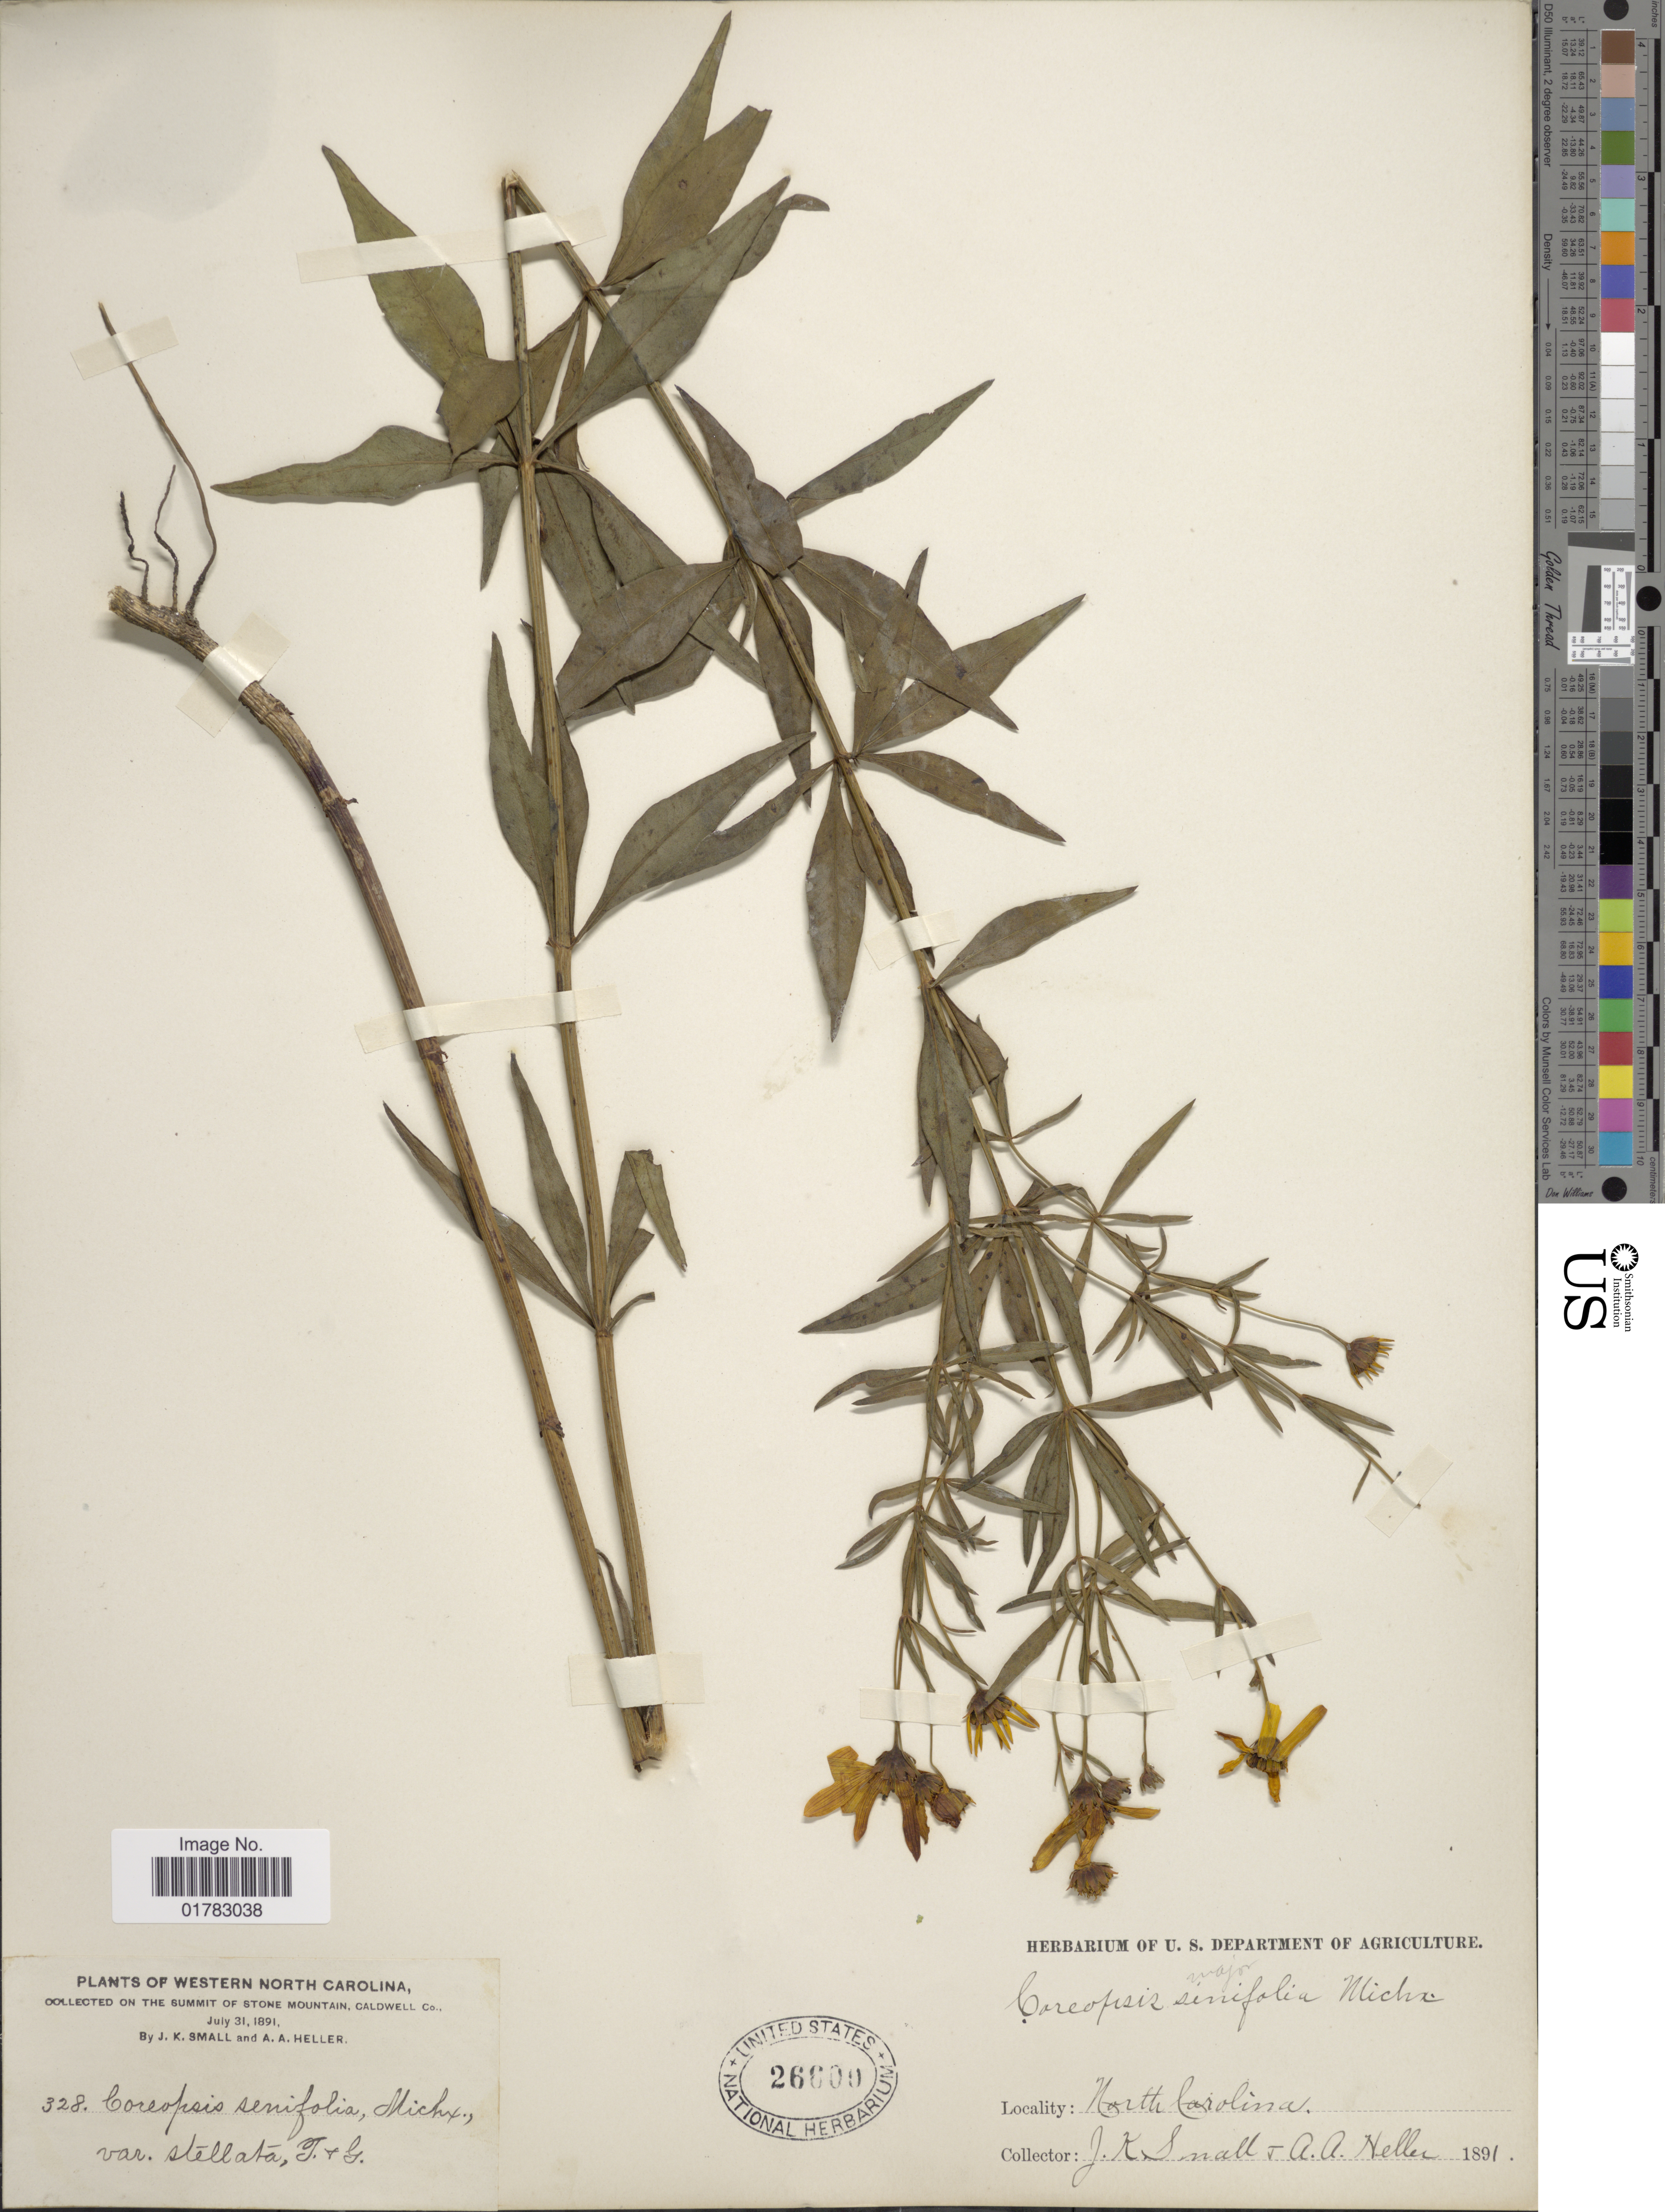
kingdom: Plantae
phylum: Tracheophyta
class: Magnoliopsida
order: Asterales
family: Asteraceae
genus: Coreopsis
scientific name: Coreopsis major var. stellata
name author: (Nutt.) Torr. & A. Gray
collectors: J. K. Small & A. A. Heller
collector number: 328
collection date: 1891-07-31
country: United States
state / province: North Carolina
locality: Western North Carolina, summit of Stone Mountain, Caldwell Co.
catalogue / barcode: US 26600